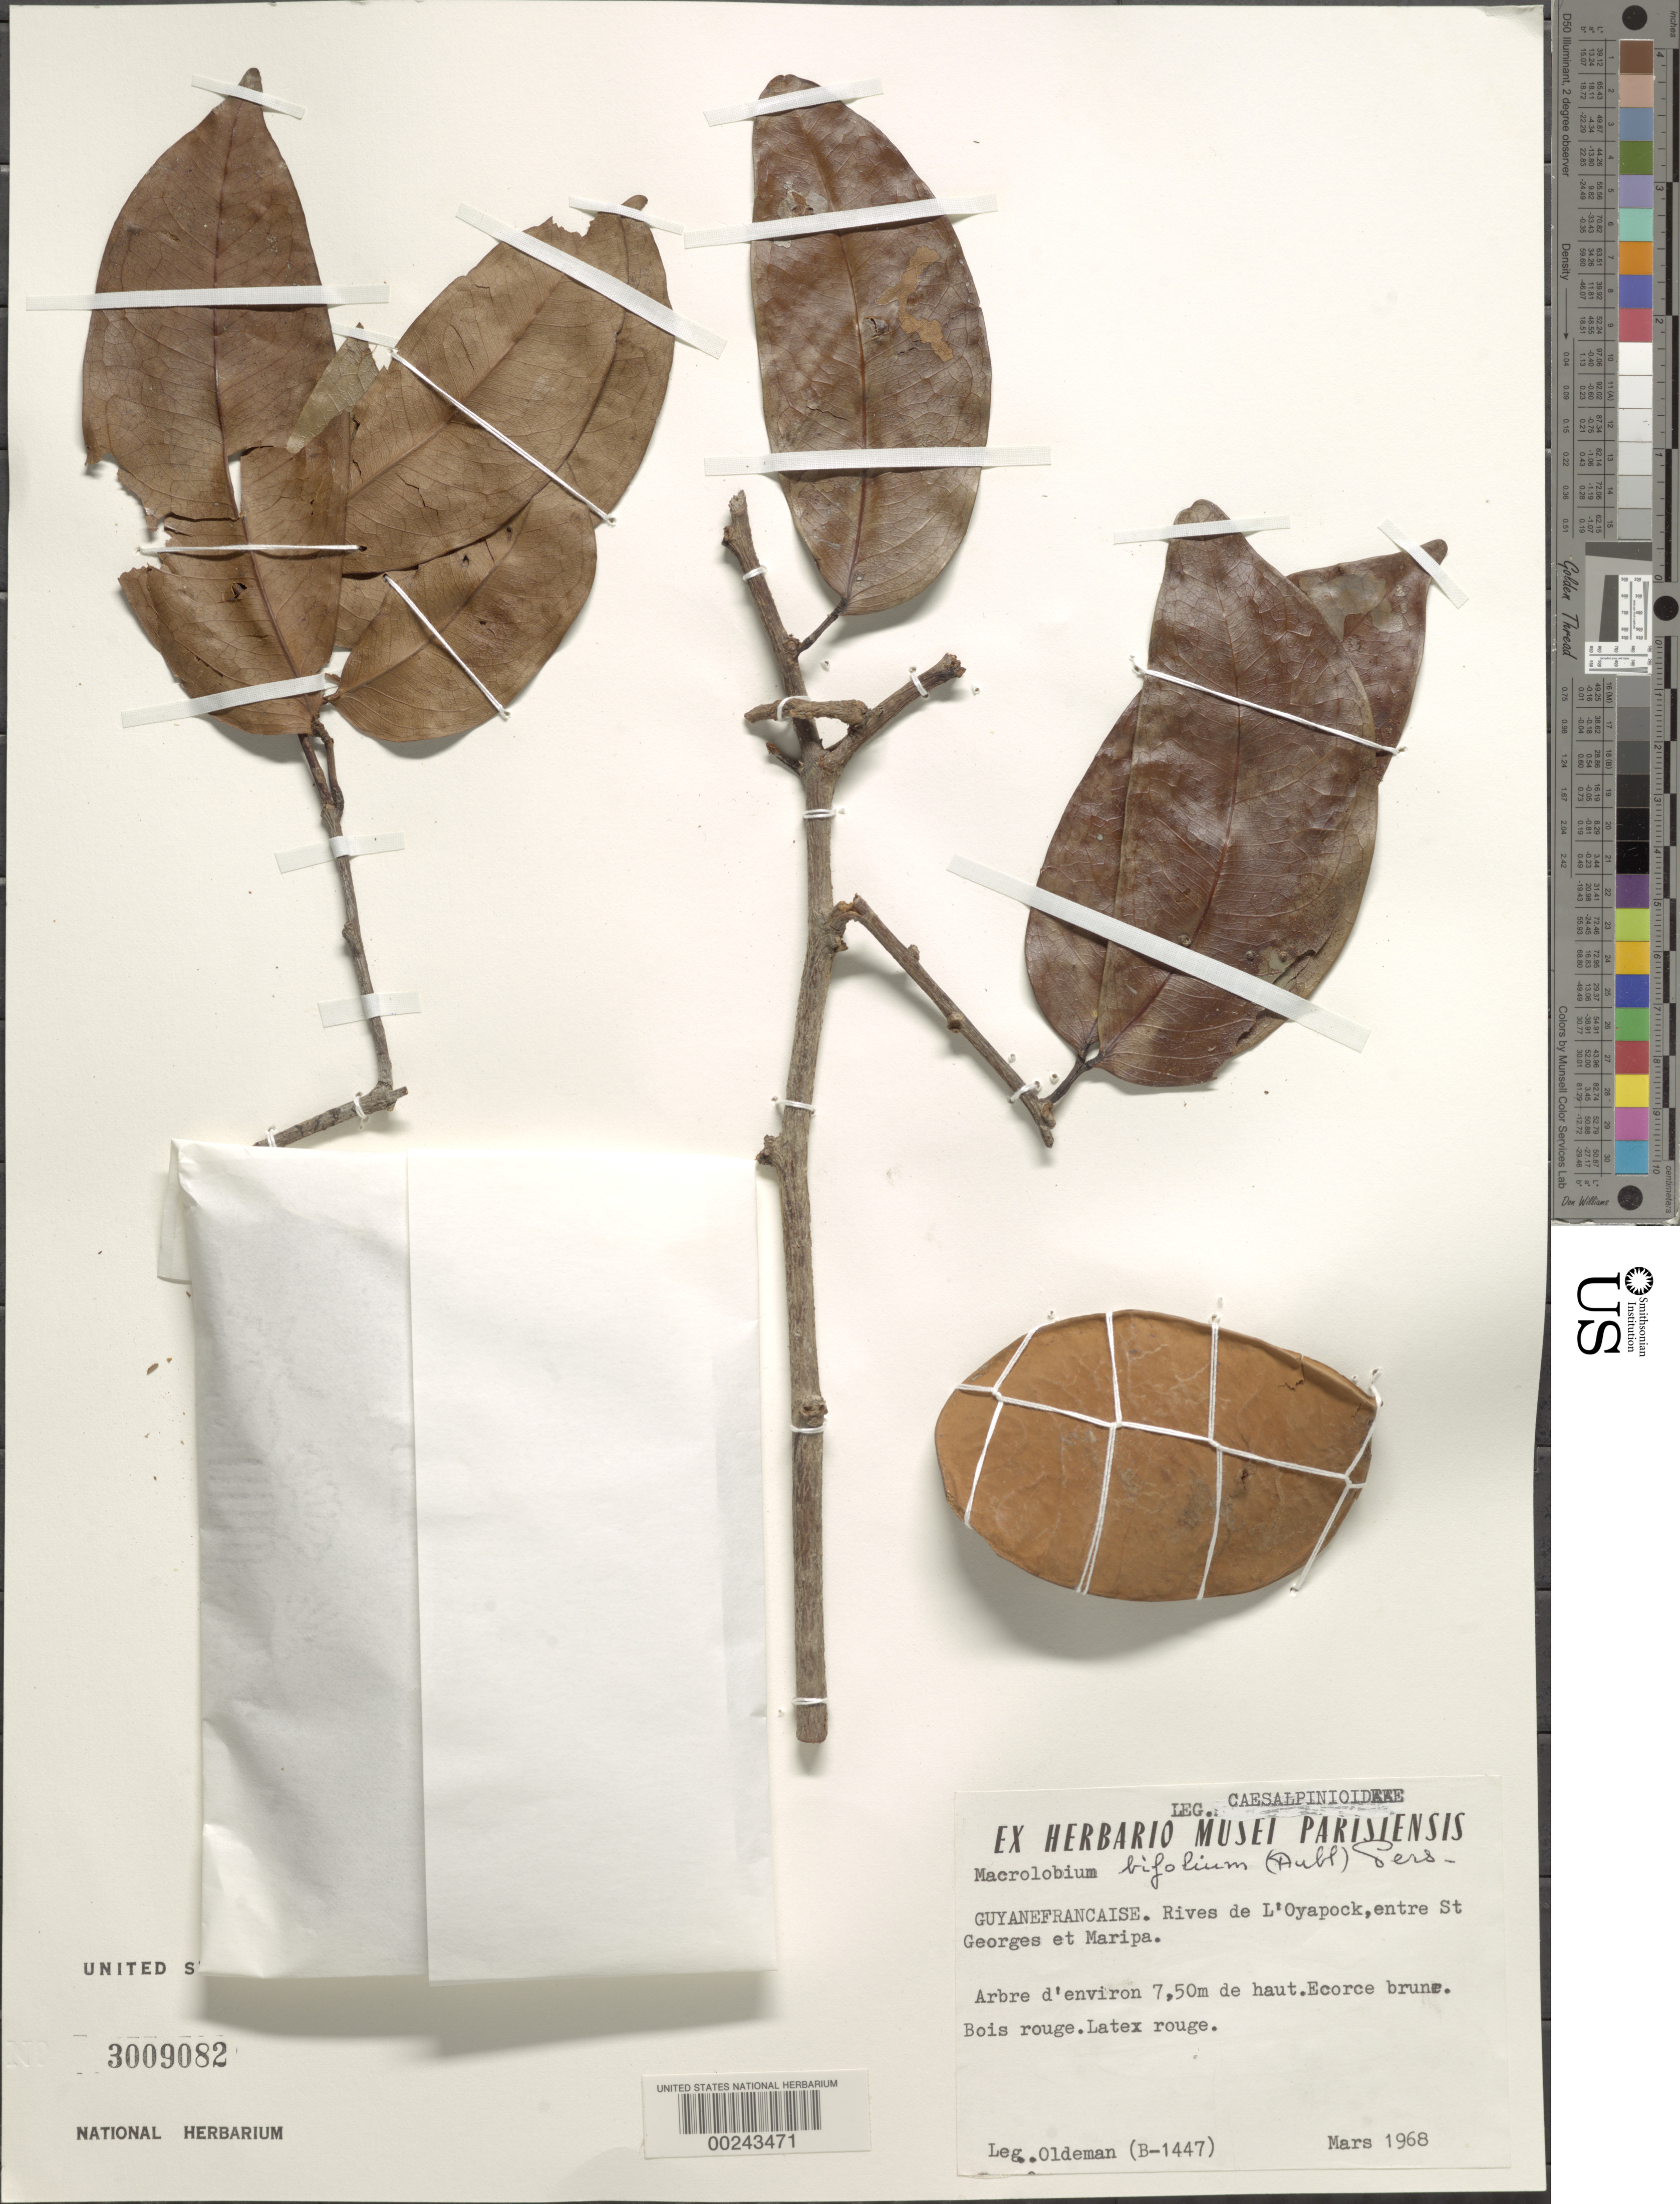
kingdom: Plantae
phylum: Tracheophyta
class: Magnoliopsida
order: Fabales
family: Fabaceae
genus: Macrolobium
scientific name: Macrolobium bifolium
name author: (Aubl.) Pers.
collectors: R. Oldeman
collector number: B-1447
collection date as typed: Mar 1968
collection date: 1968-03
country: French Guiana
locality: L'oyapock between st georges and maripa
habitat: River bank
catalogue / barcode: US 3009082